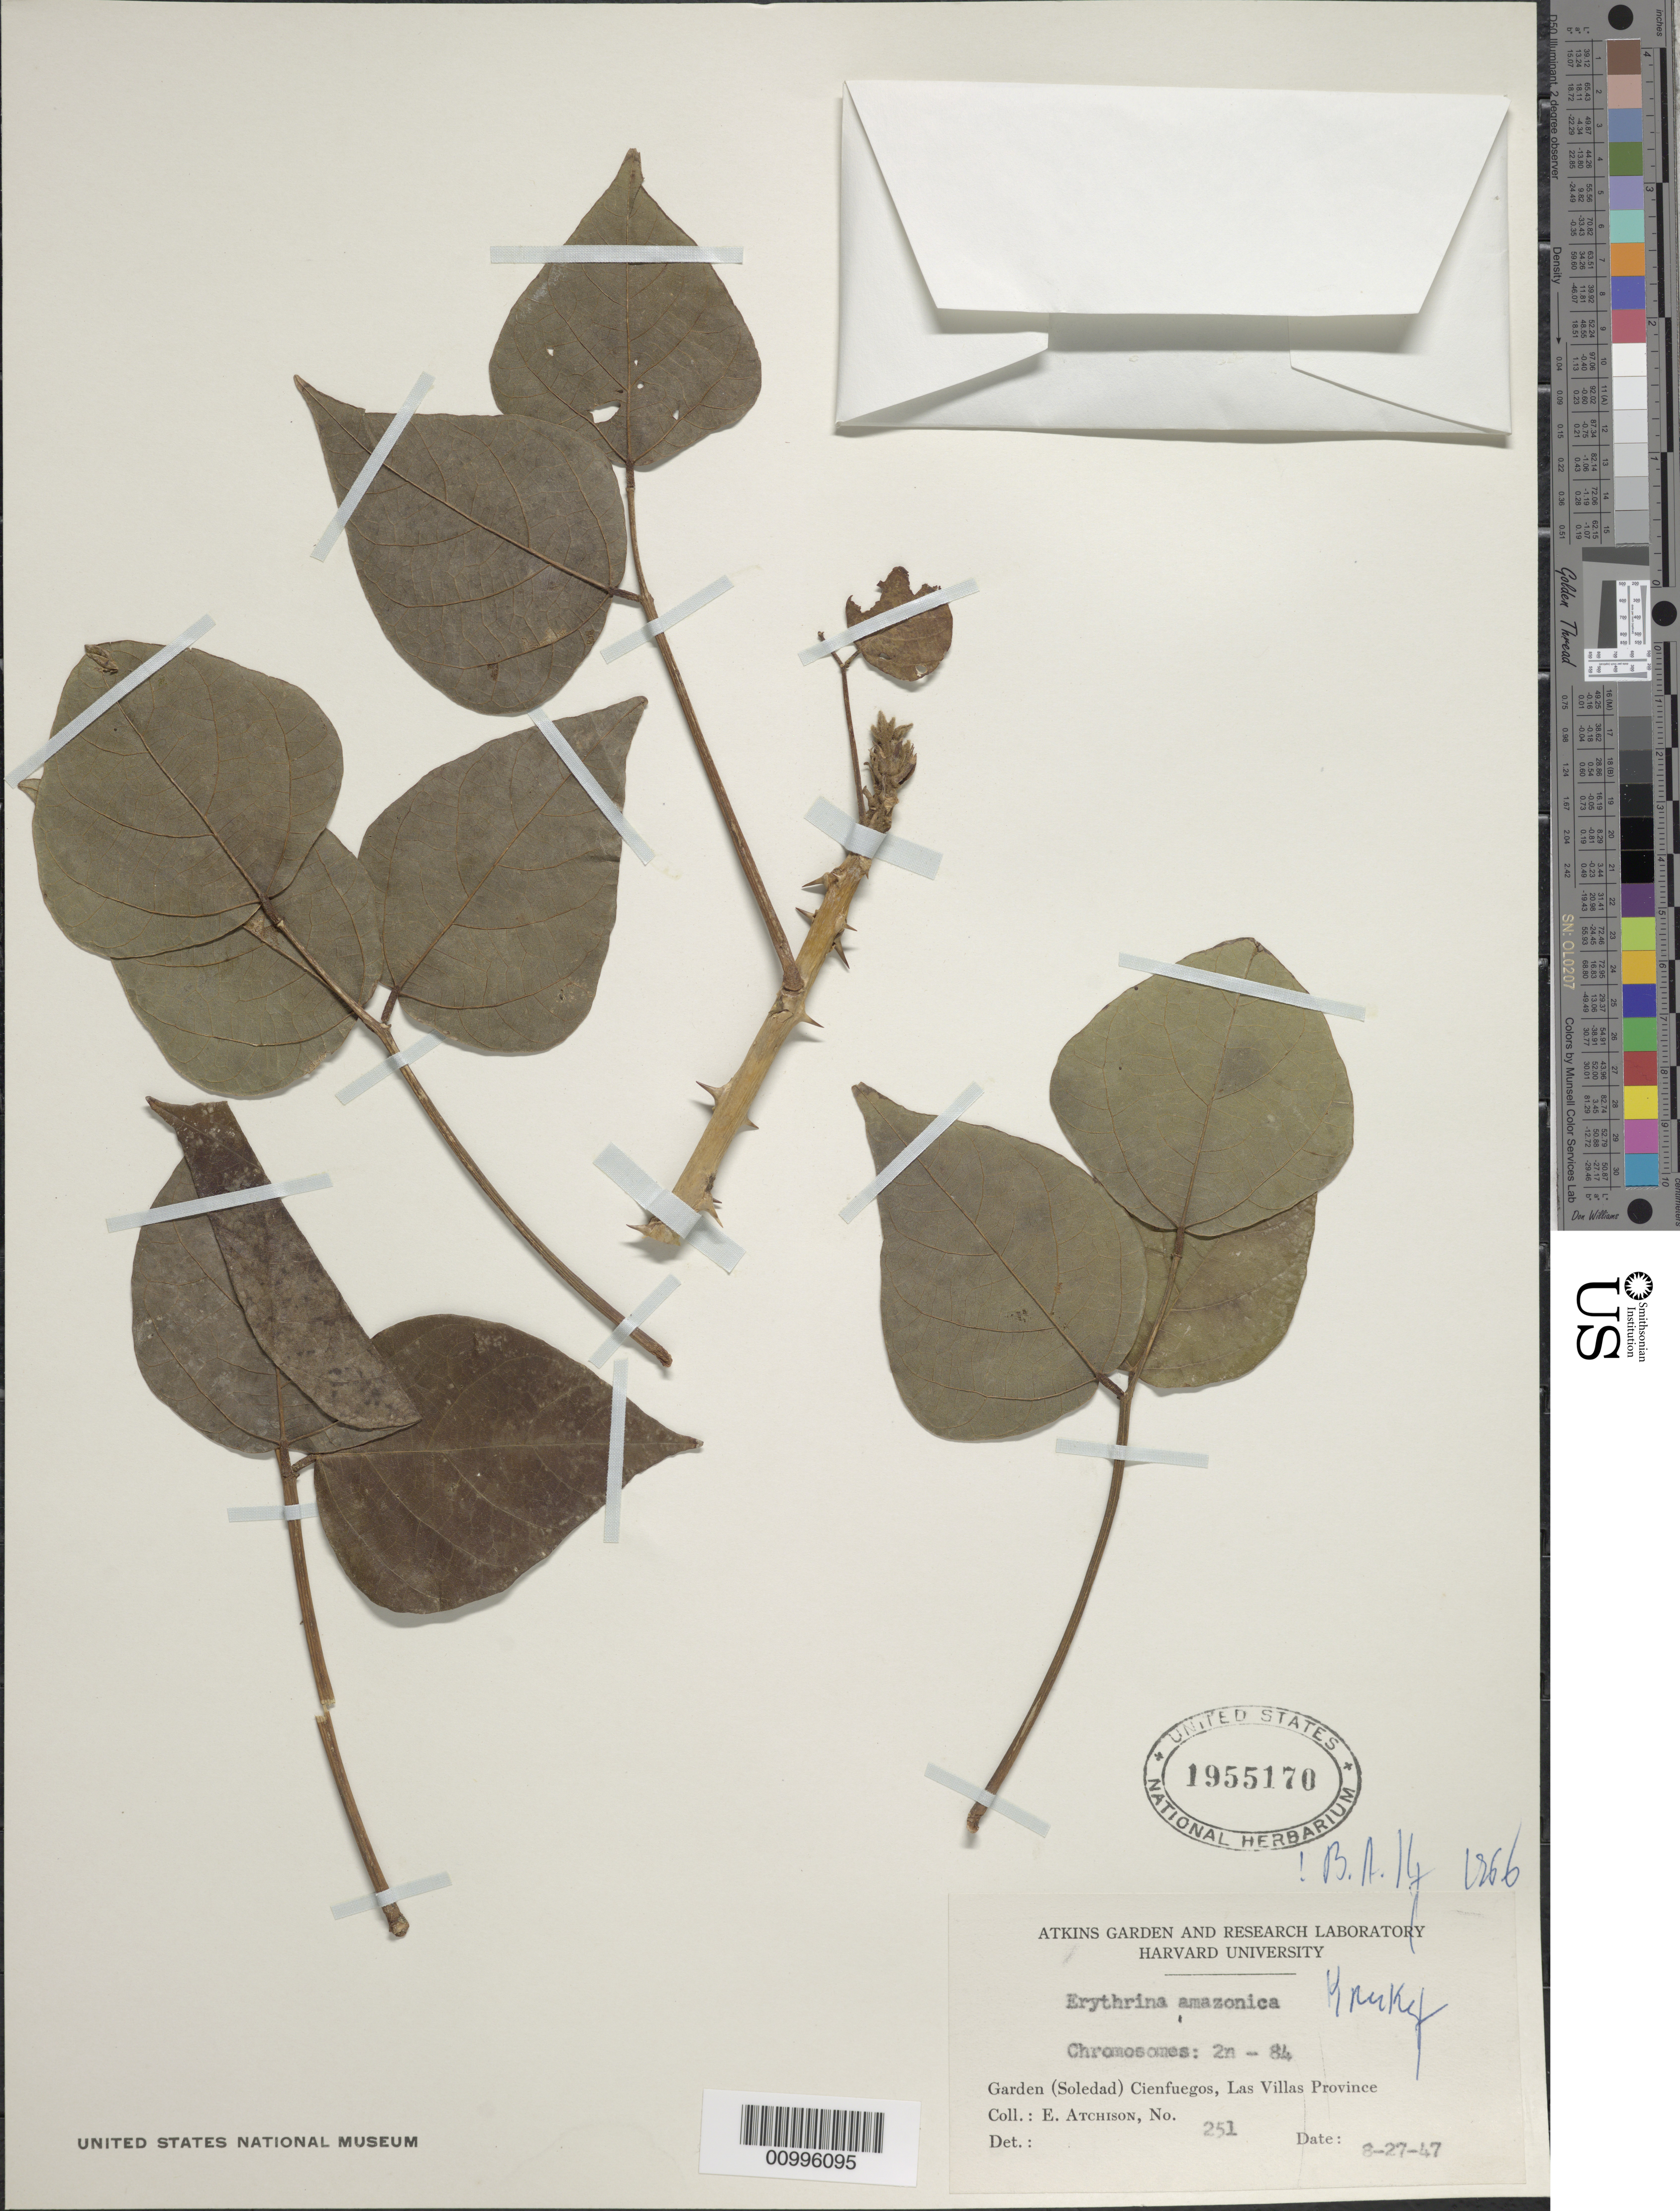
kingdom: Plantae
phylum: Tracheophyta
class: Magnoliopsida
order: Fabales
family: Fabaceae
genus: Erythrina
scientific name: Erythrina amazonica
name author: Kruk.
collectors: E. Atchison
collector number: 251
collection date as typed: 27 Aug 1947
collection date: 1947-08-27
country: Cuba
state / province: Cienfuegos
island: Cuba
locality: Las Villas Province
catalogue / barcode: US 1955170